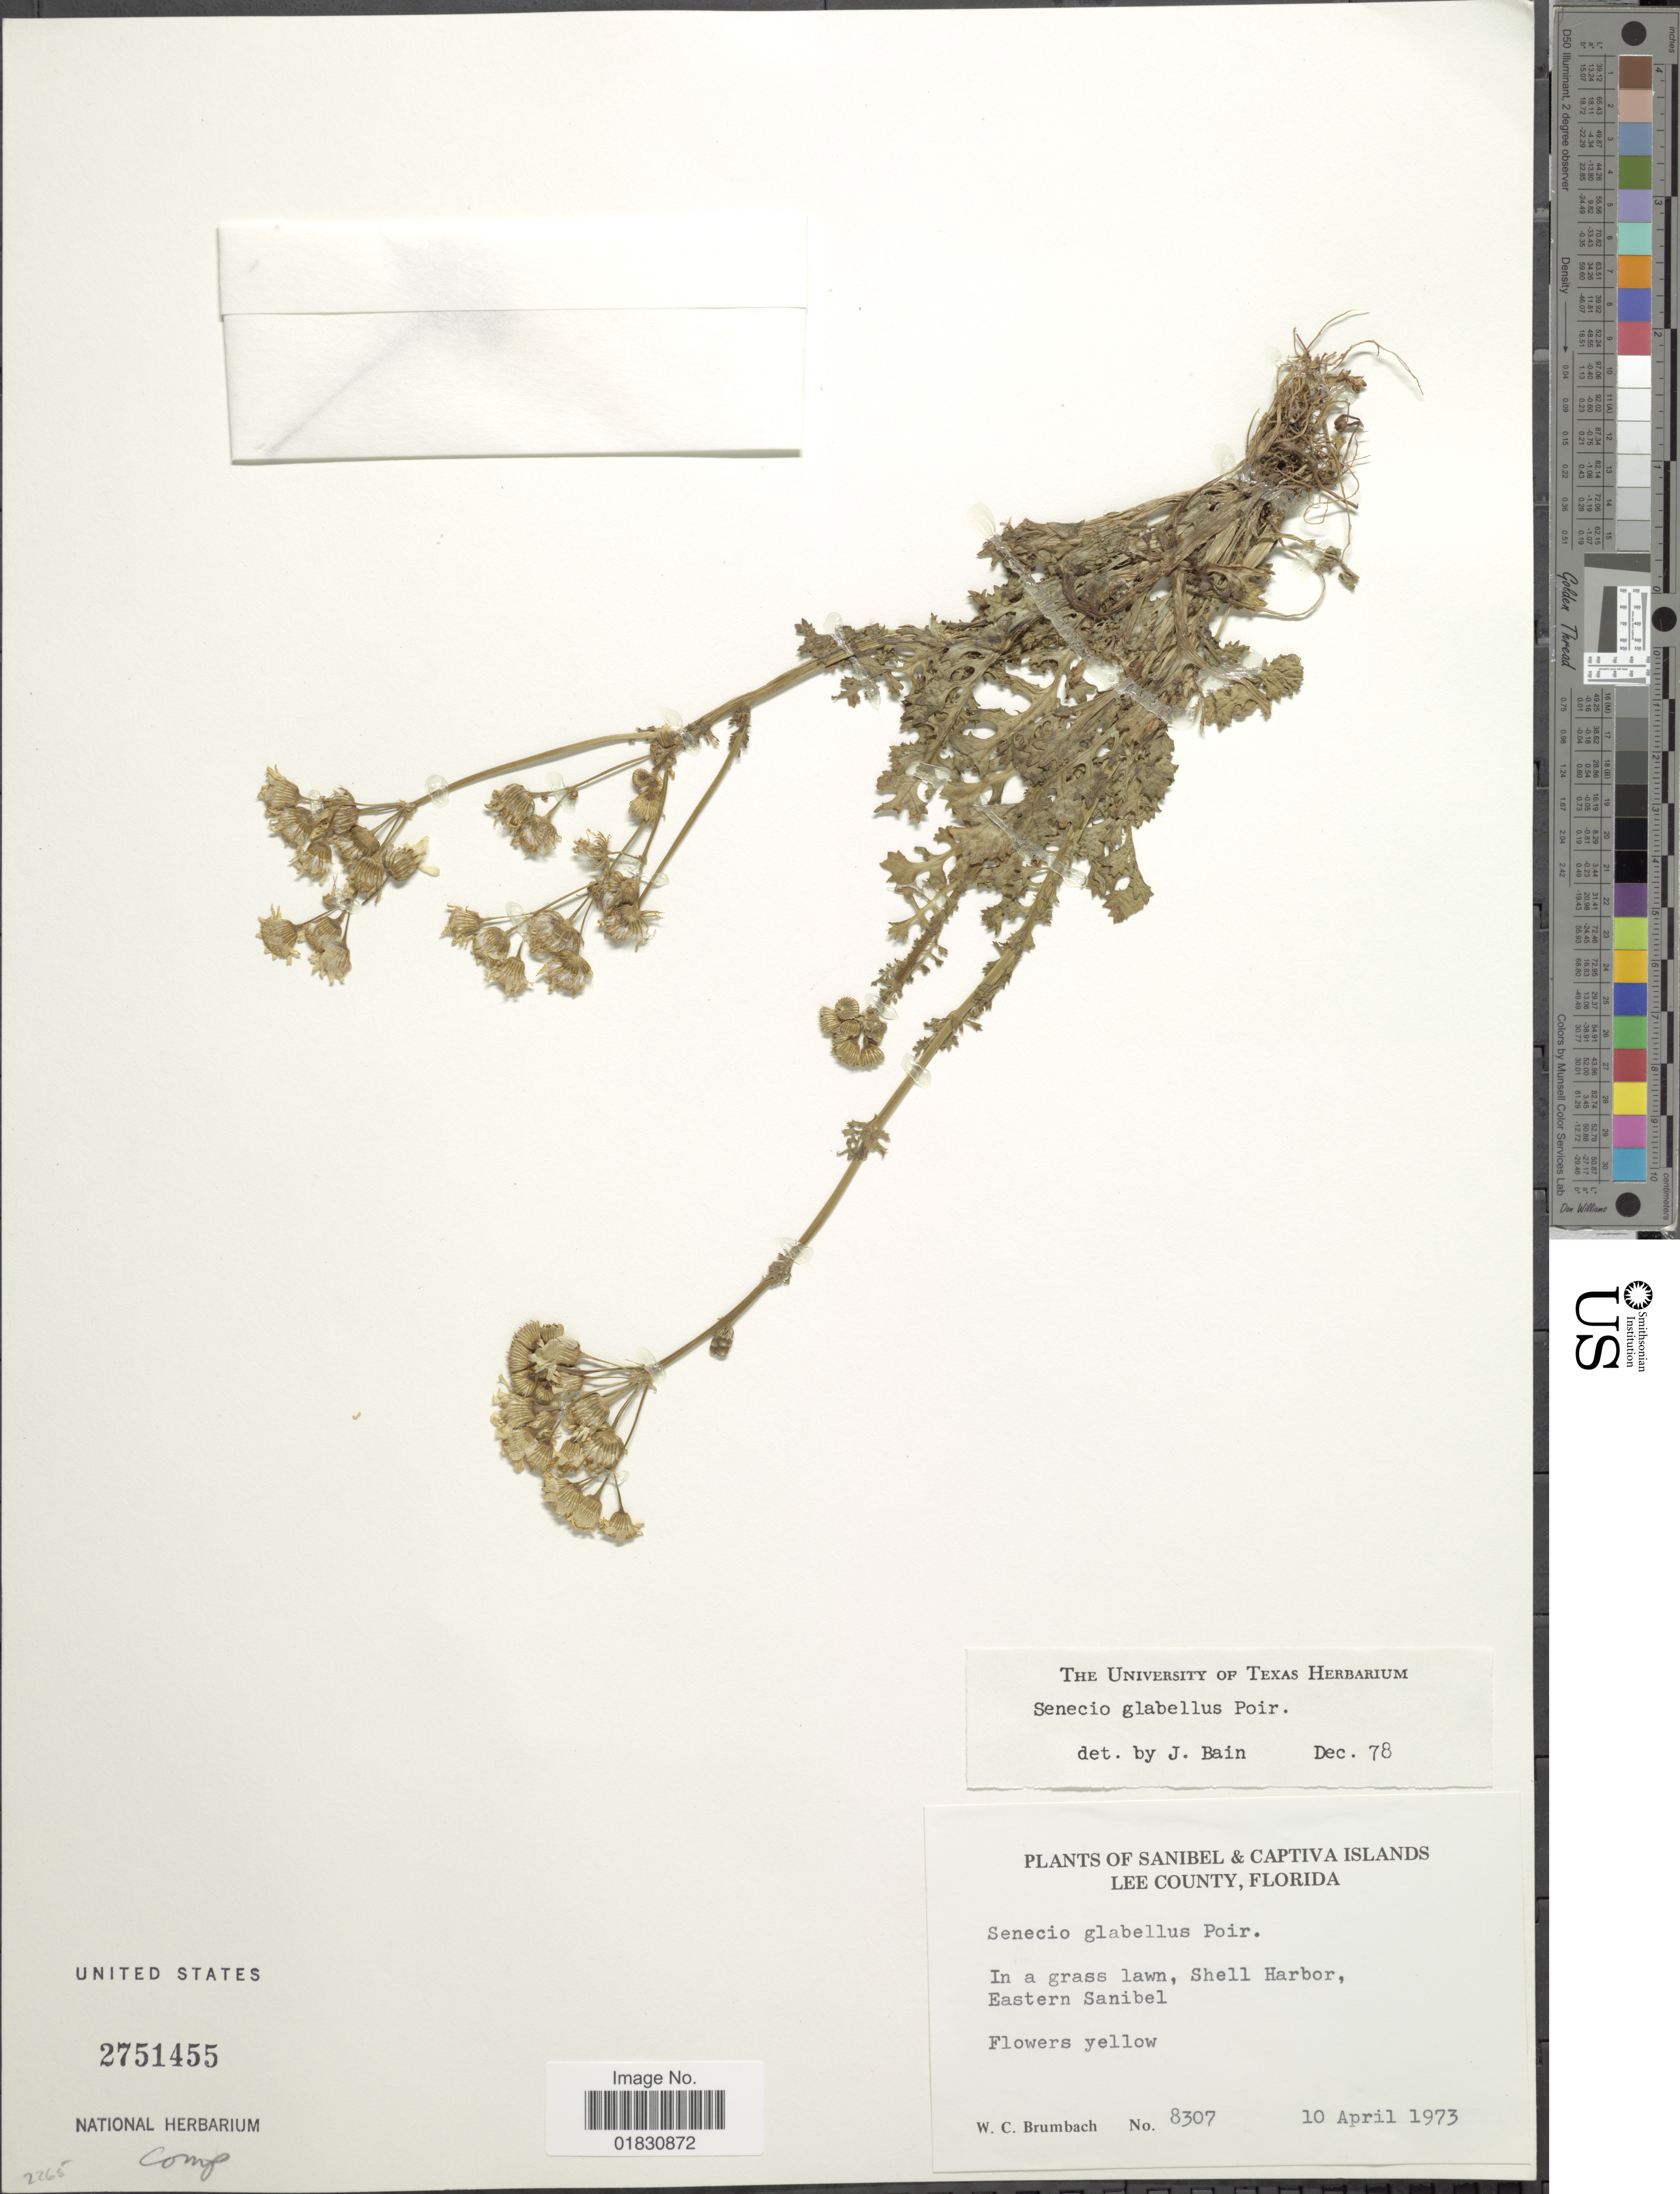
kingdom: Plantae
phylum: Tracheophyta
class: Magnoliopsida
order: Asterales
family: Asteraceae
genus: Packera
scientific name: Packera glabella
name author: (Poir.) C. Jeffrey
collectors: W. C. Brumbach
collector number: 8307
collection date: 1973-04-10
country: United States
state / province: Florida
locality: Sanibel & Captiva Islands, Lee County, Florida, In a grass lawn, Shell Harbor, Eastern Sanibel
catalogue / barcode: US 2751455